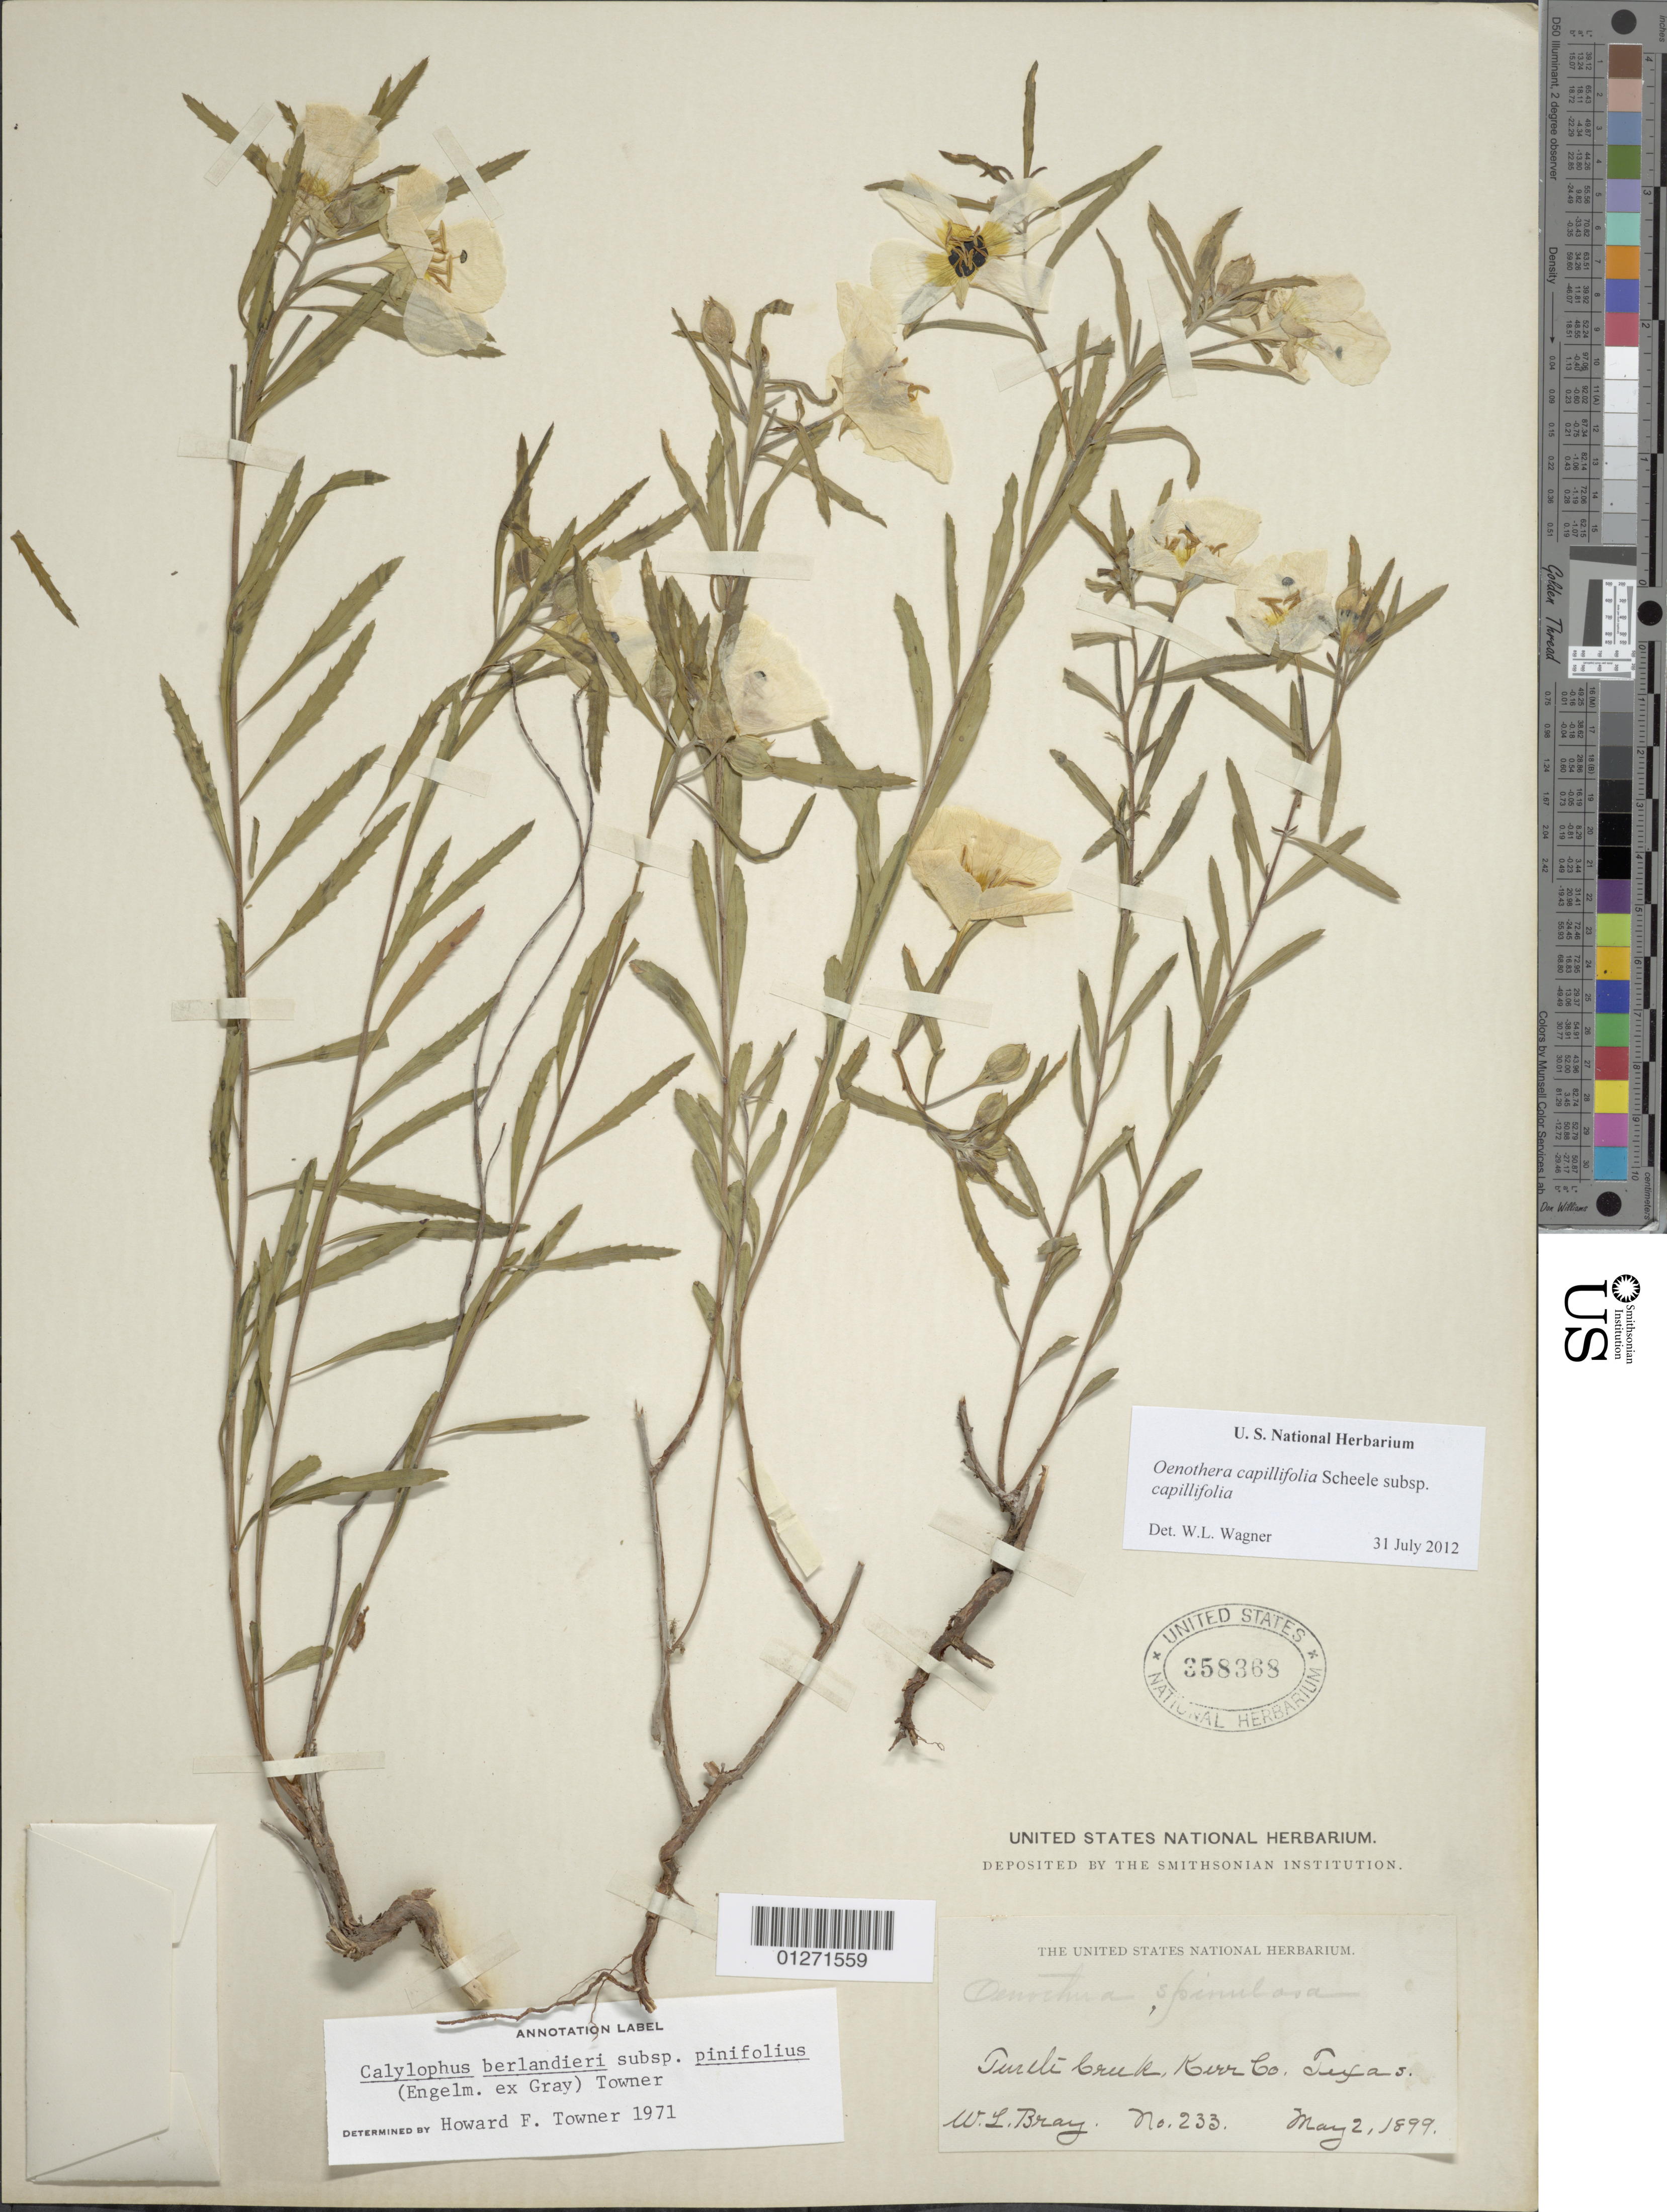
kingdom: Plantae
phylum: Tracheophyta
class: Magnoliopsida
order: Myrtales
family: Onagraceae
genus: Oenothera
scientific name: Oenothera capillifolia subsp. capillifolia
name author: Scheele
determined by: Wagner, W. L., (BOT), Smithsonian Institution - National Museum of Natural History (UNITED STATES)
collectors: W. L. Bray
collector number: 233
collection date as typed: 02 May 1899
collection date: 1899-05-02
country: United States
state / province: Texas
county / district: Kerr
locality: Turtle creek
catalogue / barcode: US 358368